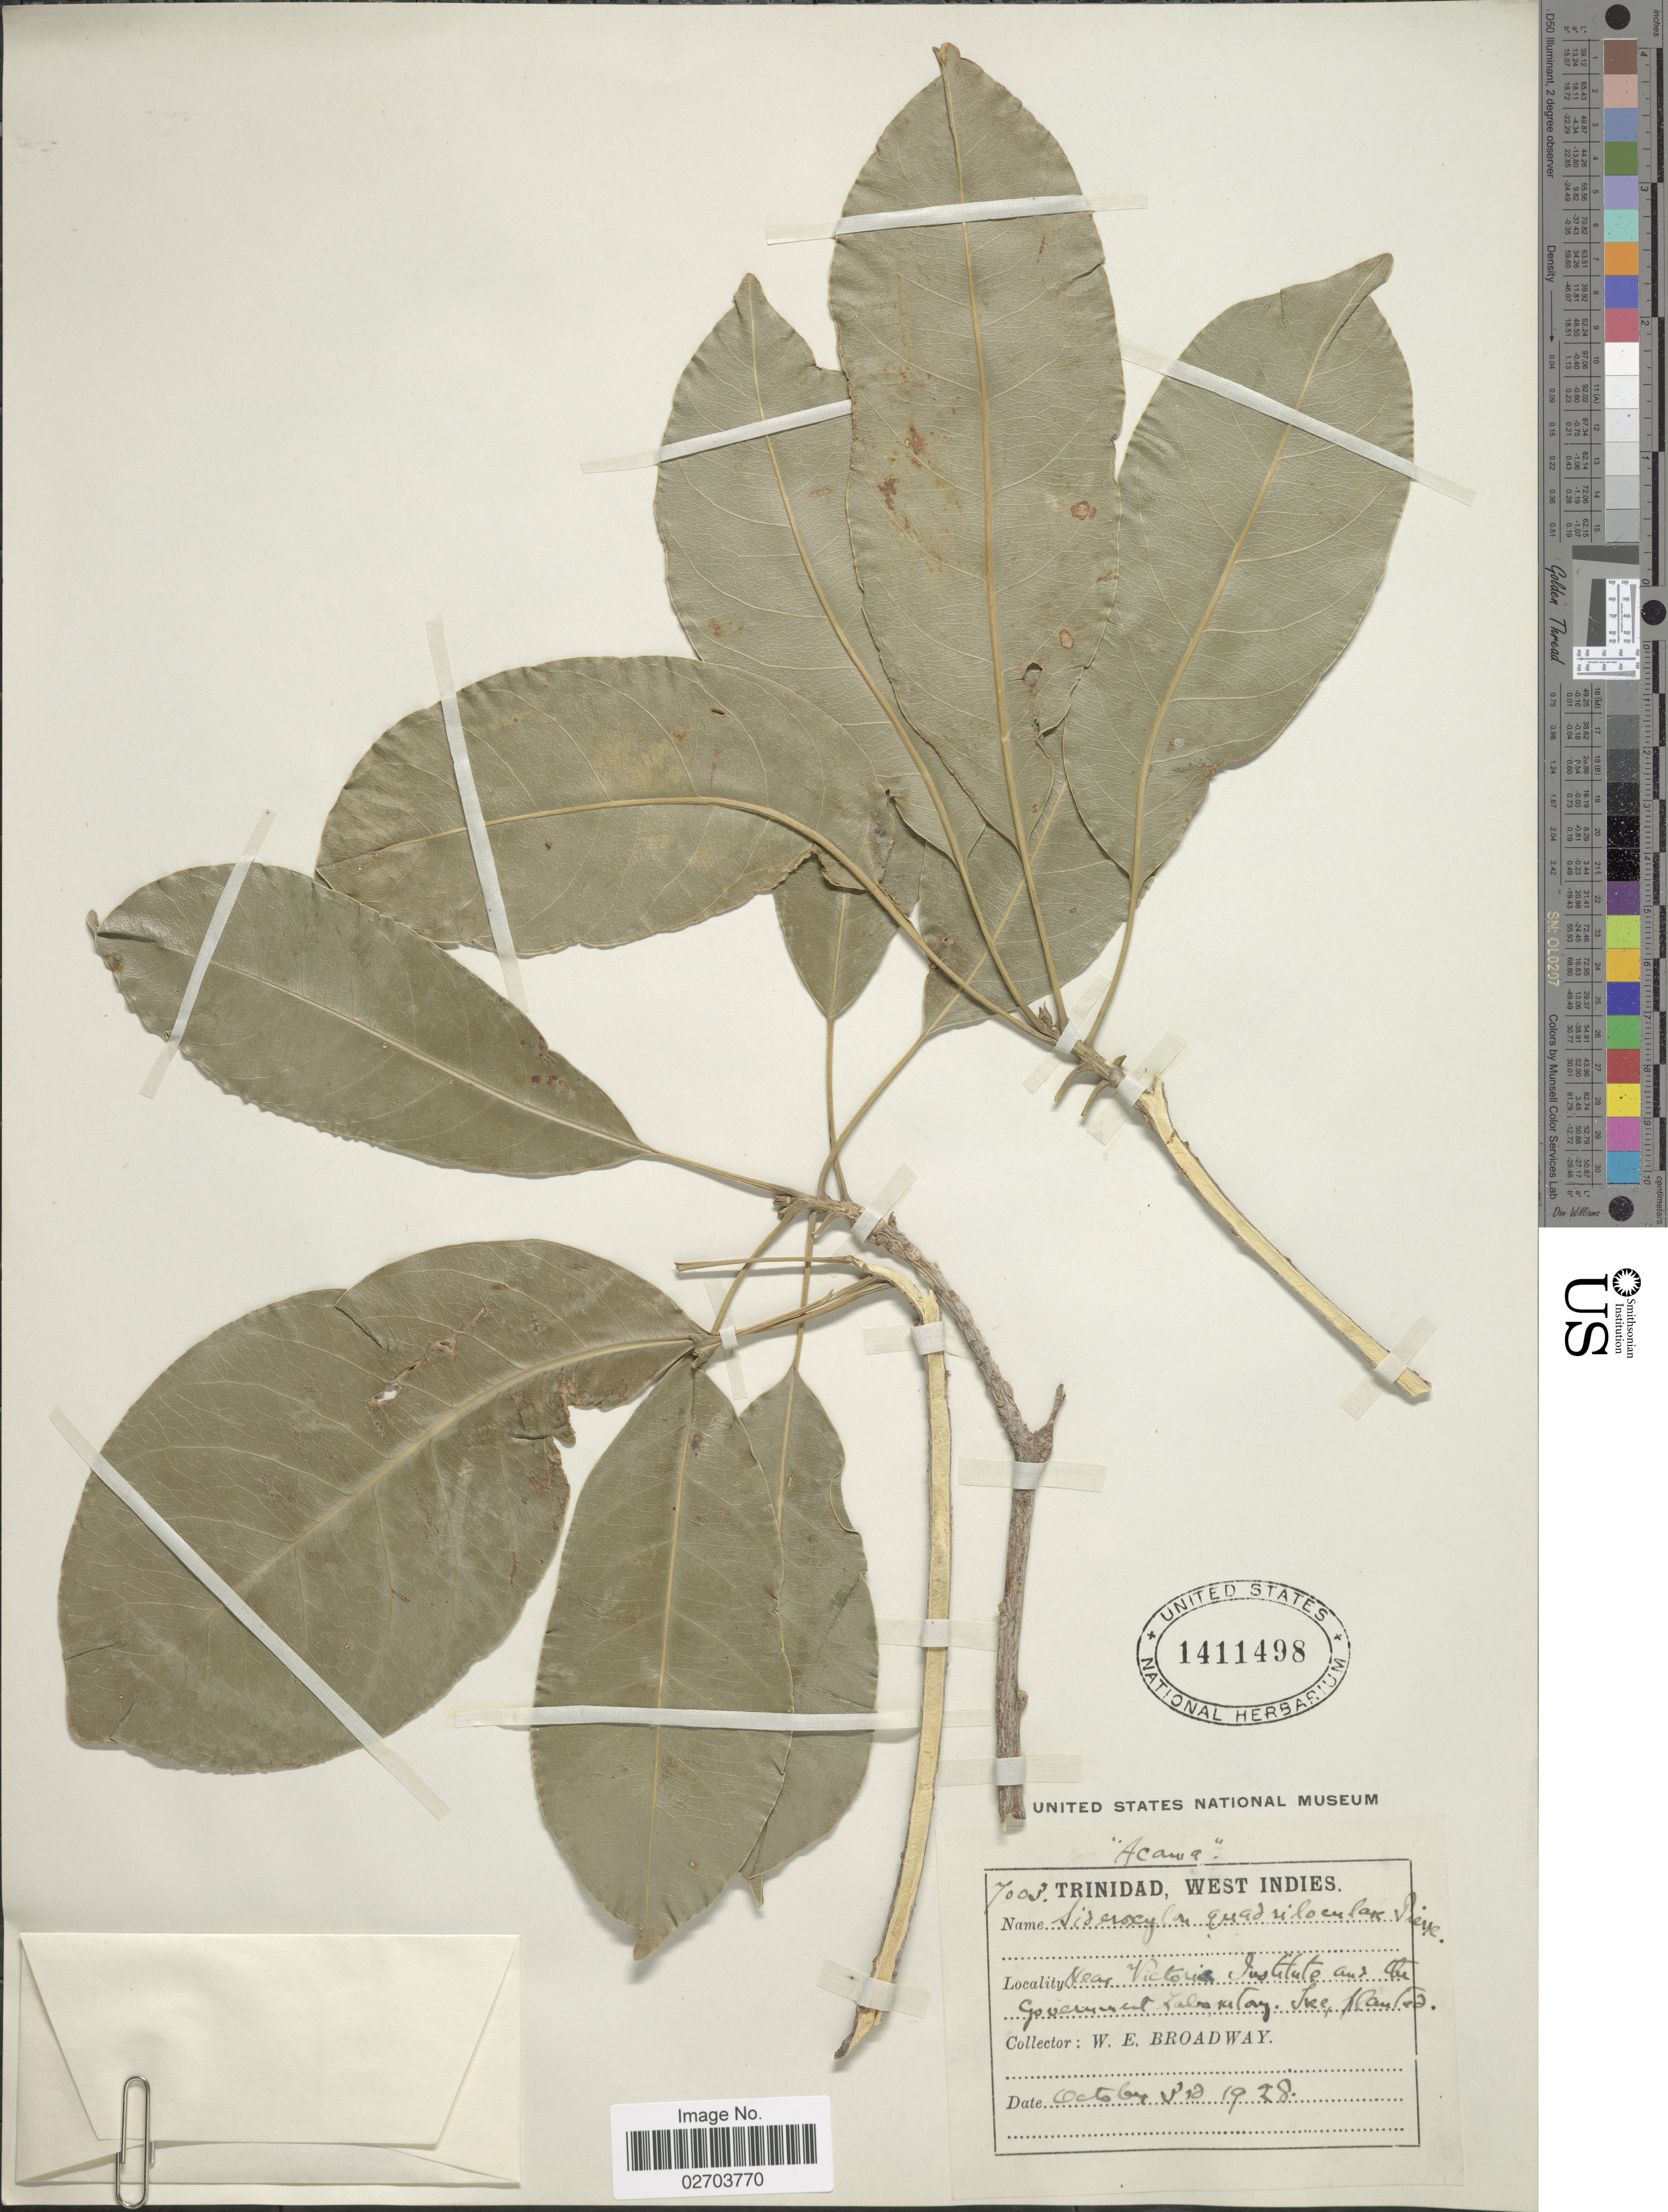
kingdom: Plantae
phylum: Tracheophyta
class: Magnoliopsida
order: Ericales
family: Sapotaceae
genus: Sideroxylon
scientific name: Sideroxylon foetidissimum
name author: Jacq.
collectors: W. E. Broadway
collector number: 7003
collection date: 1928-10-30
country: Trinidad and Tobago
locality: Trinidad. West Indies. Near Victoria Institute and the Government Laboratory.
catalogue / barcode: US 1411498